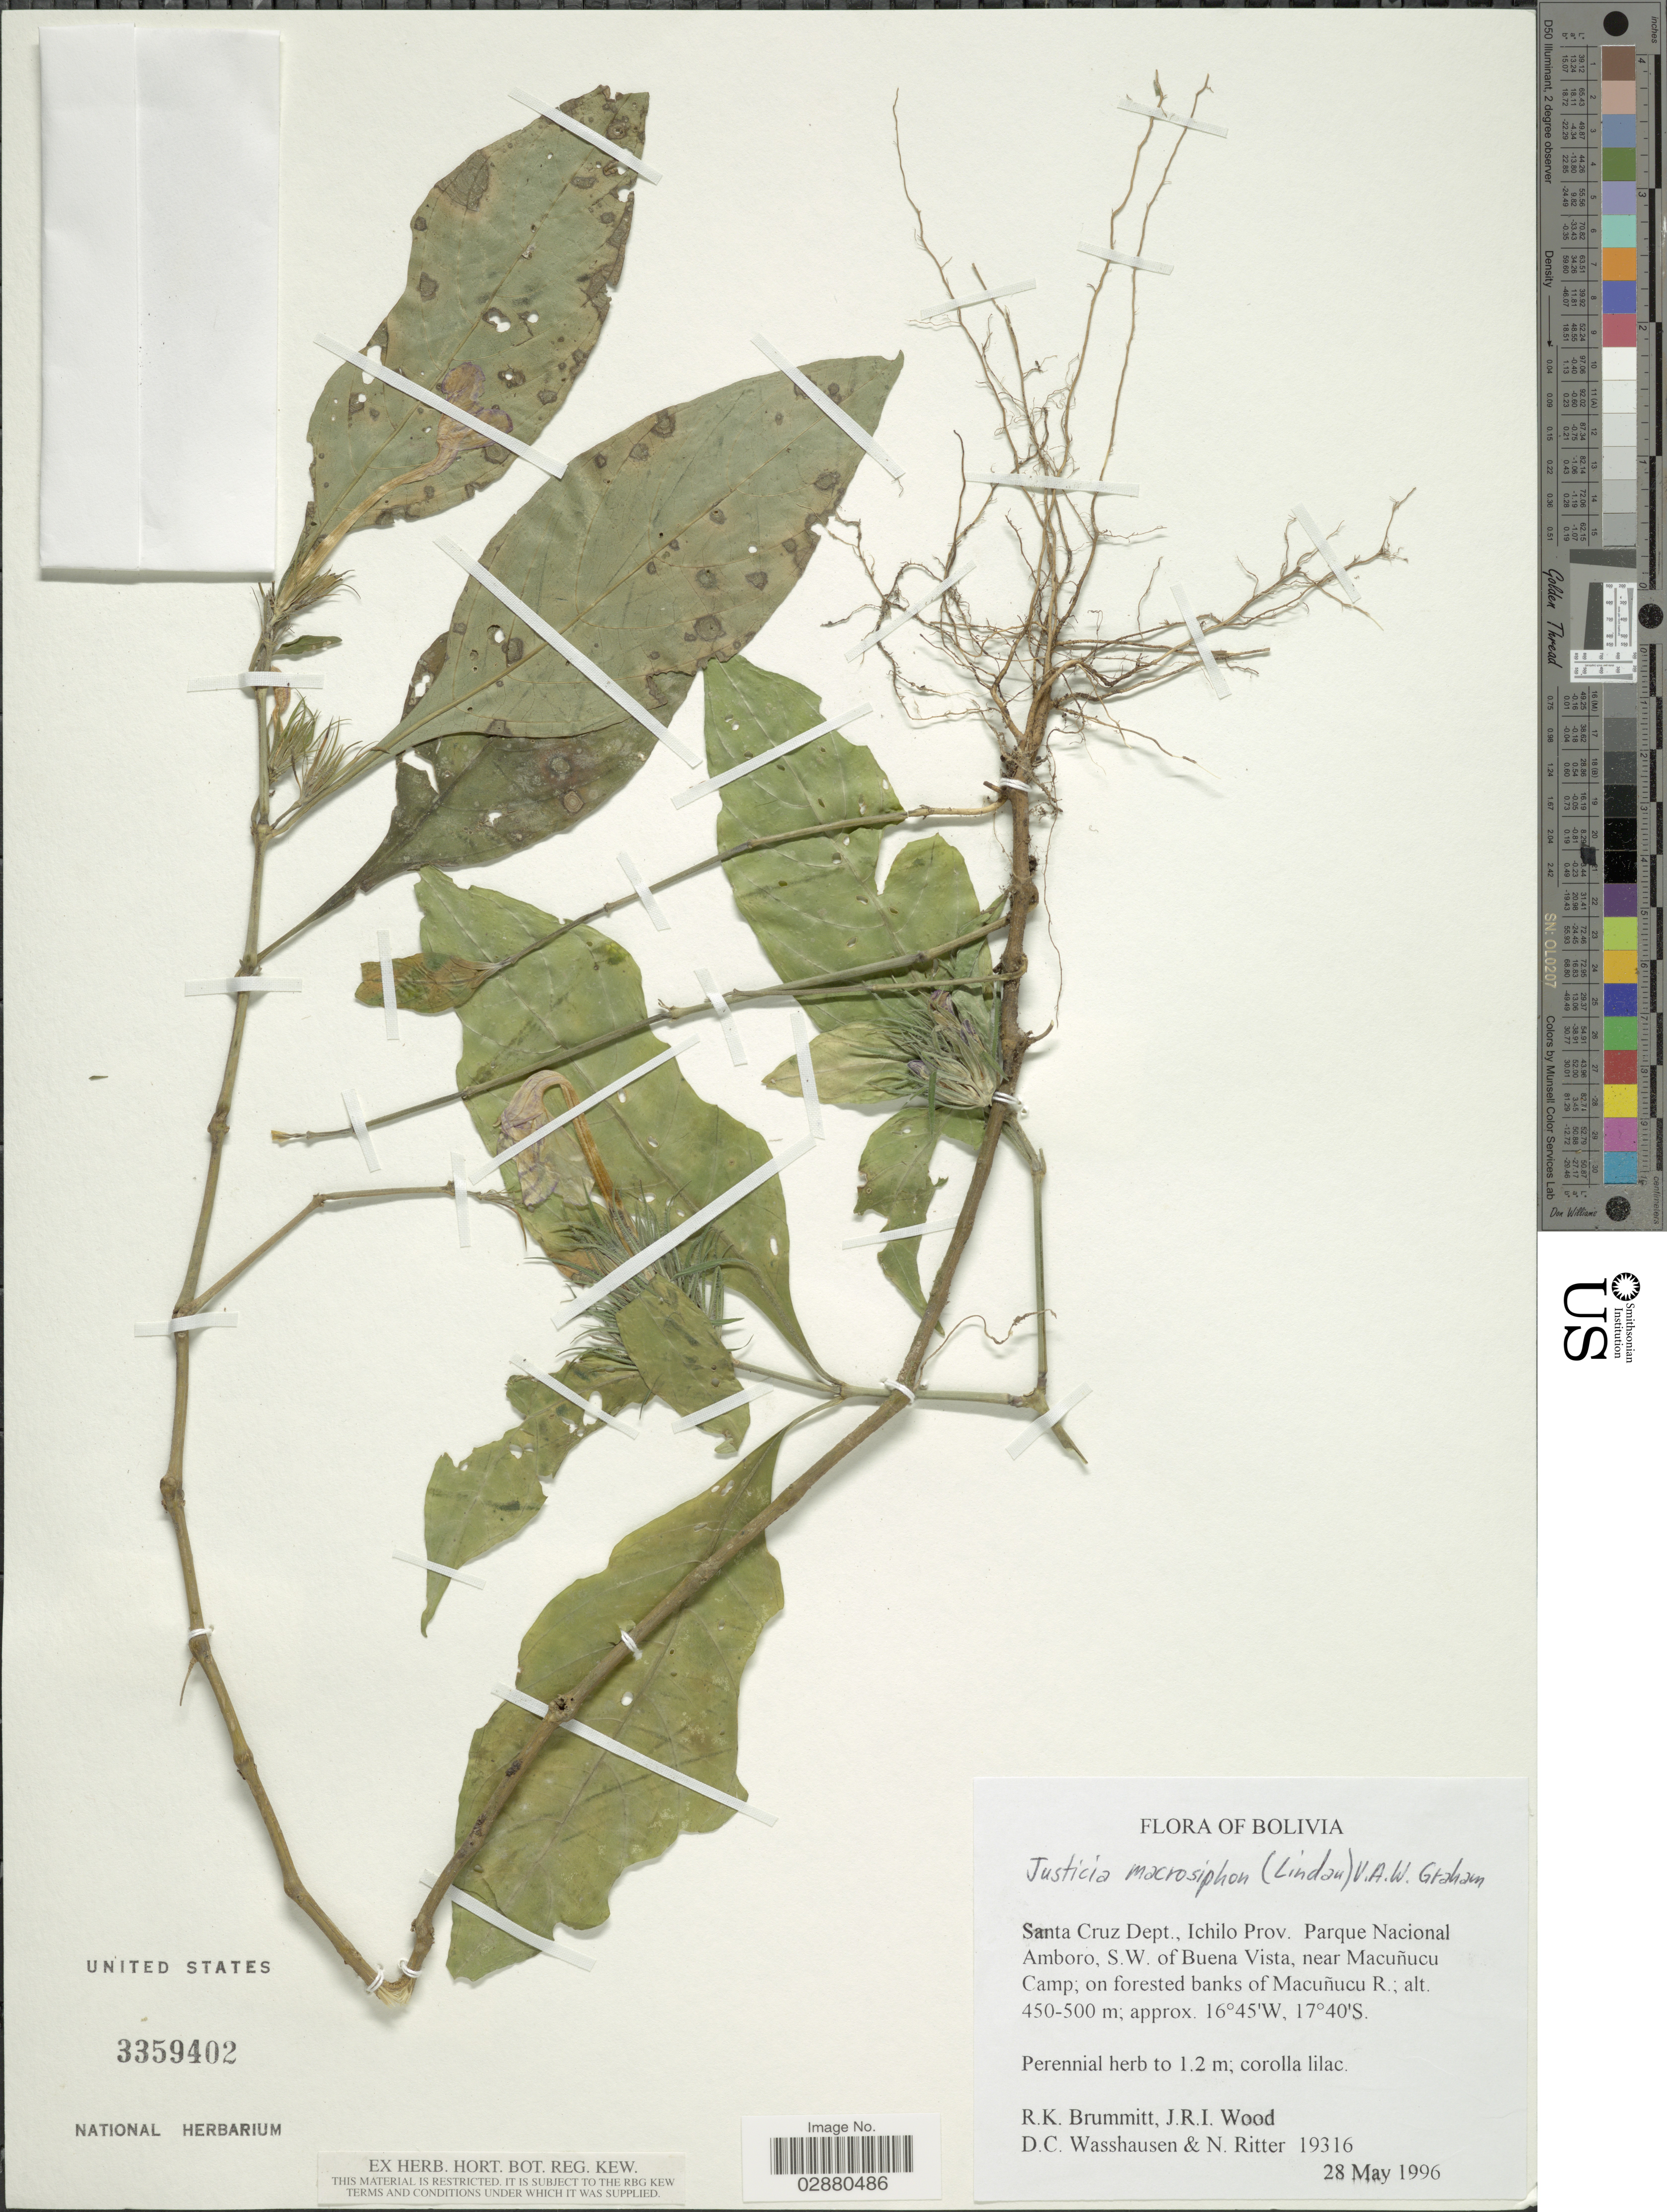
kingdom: Plantae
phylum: Tracheophyta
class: Magnoliopsida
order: Lamiales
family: Acanthaceae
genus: Justicia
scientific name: Justicia riedeliana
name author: (Nees) V.A.W. Graham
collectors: R. K. Brummitt, J. R. I. Wood, D. C. Wasshausen & N. Ritter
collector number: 19316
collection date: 1996-05-28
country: Bolivia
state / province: Santa Cruz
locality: Santa Cruz Dept., Ichilo Prov. Parque Nacional Amboro, S.W. of Buena Vista, near Macuñucu Camp; on forested banks of Macuñucu R.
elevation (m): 450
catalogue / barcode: US 3359402